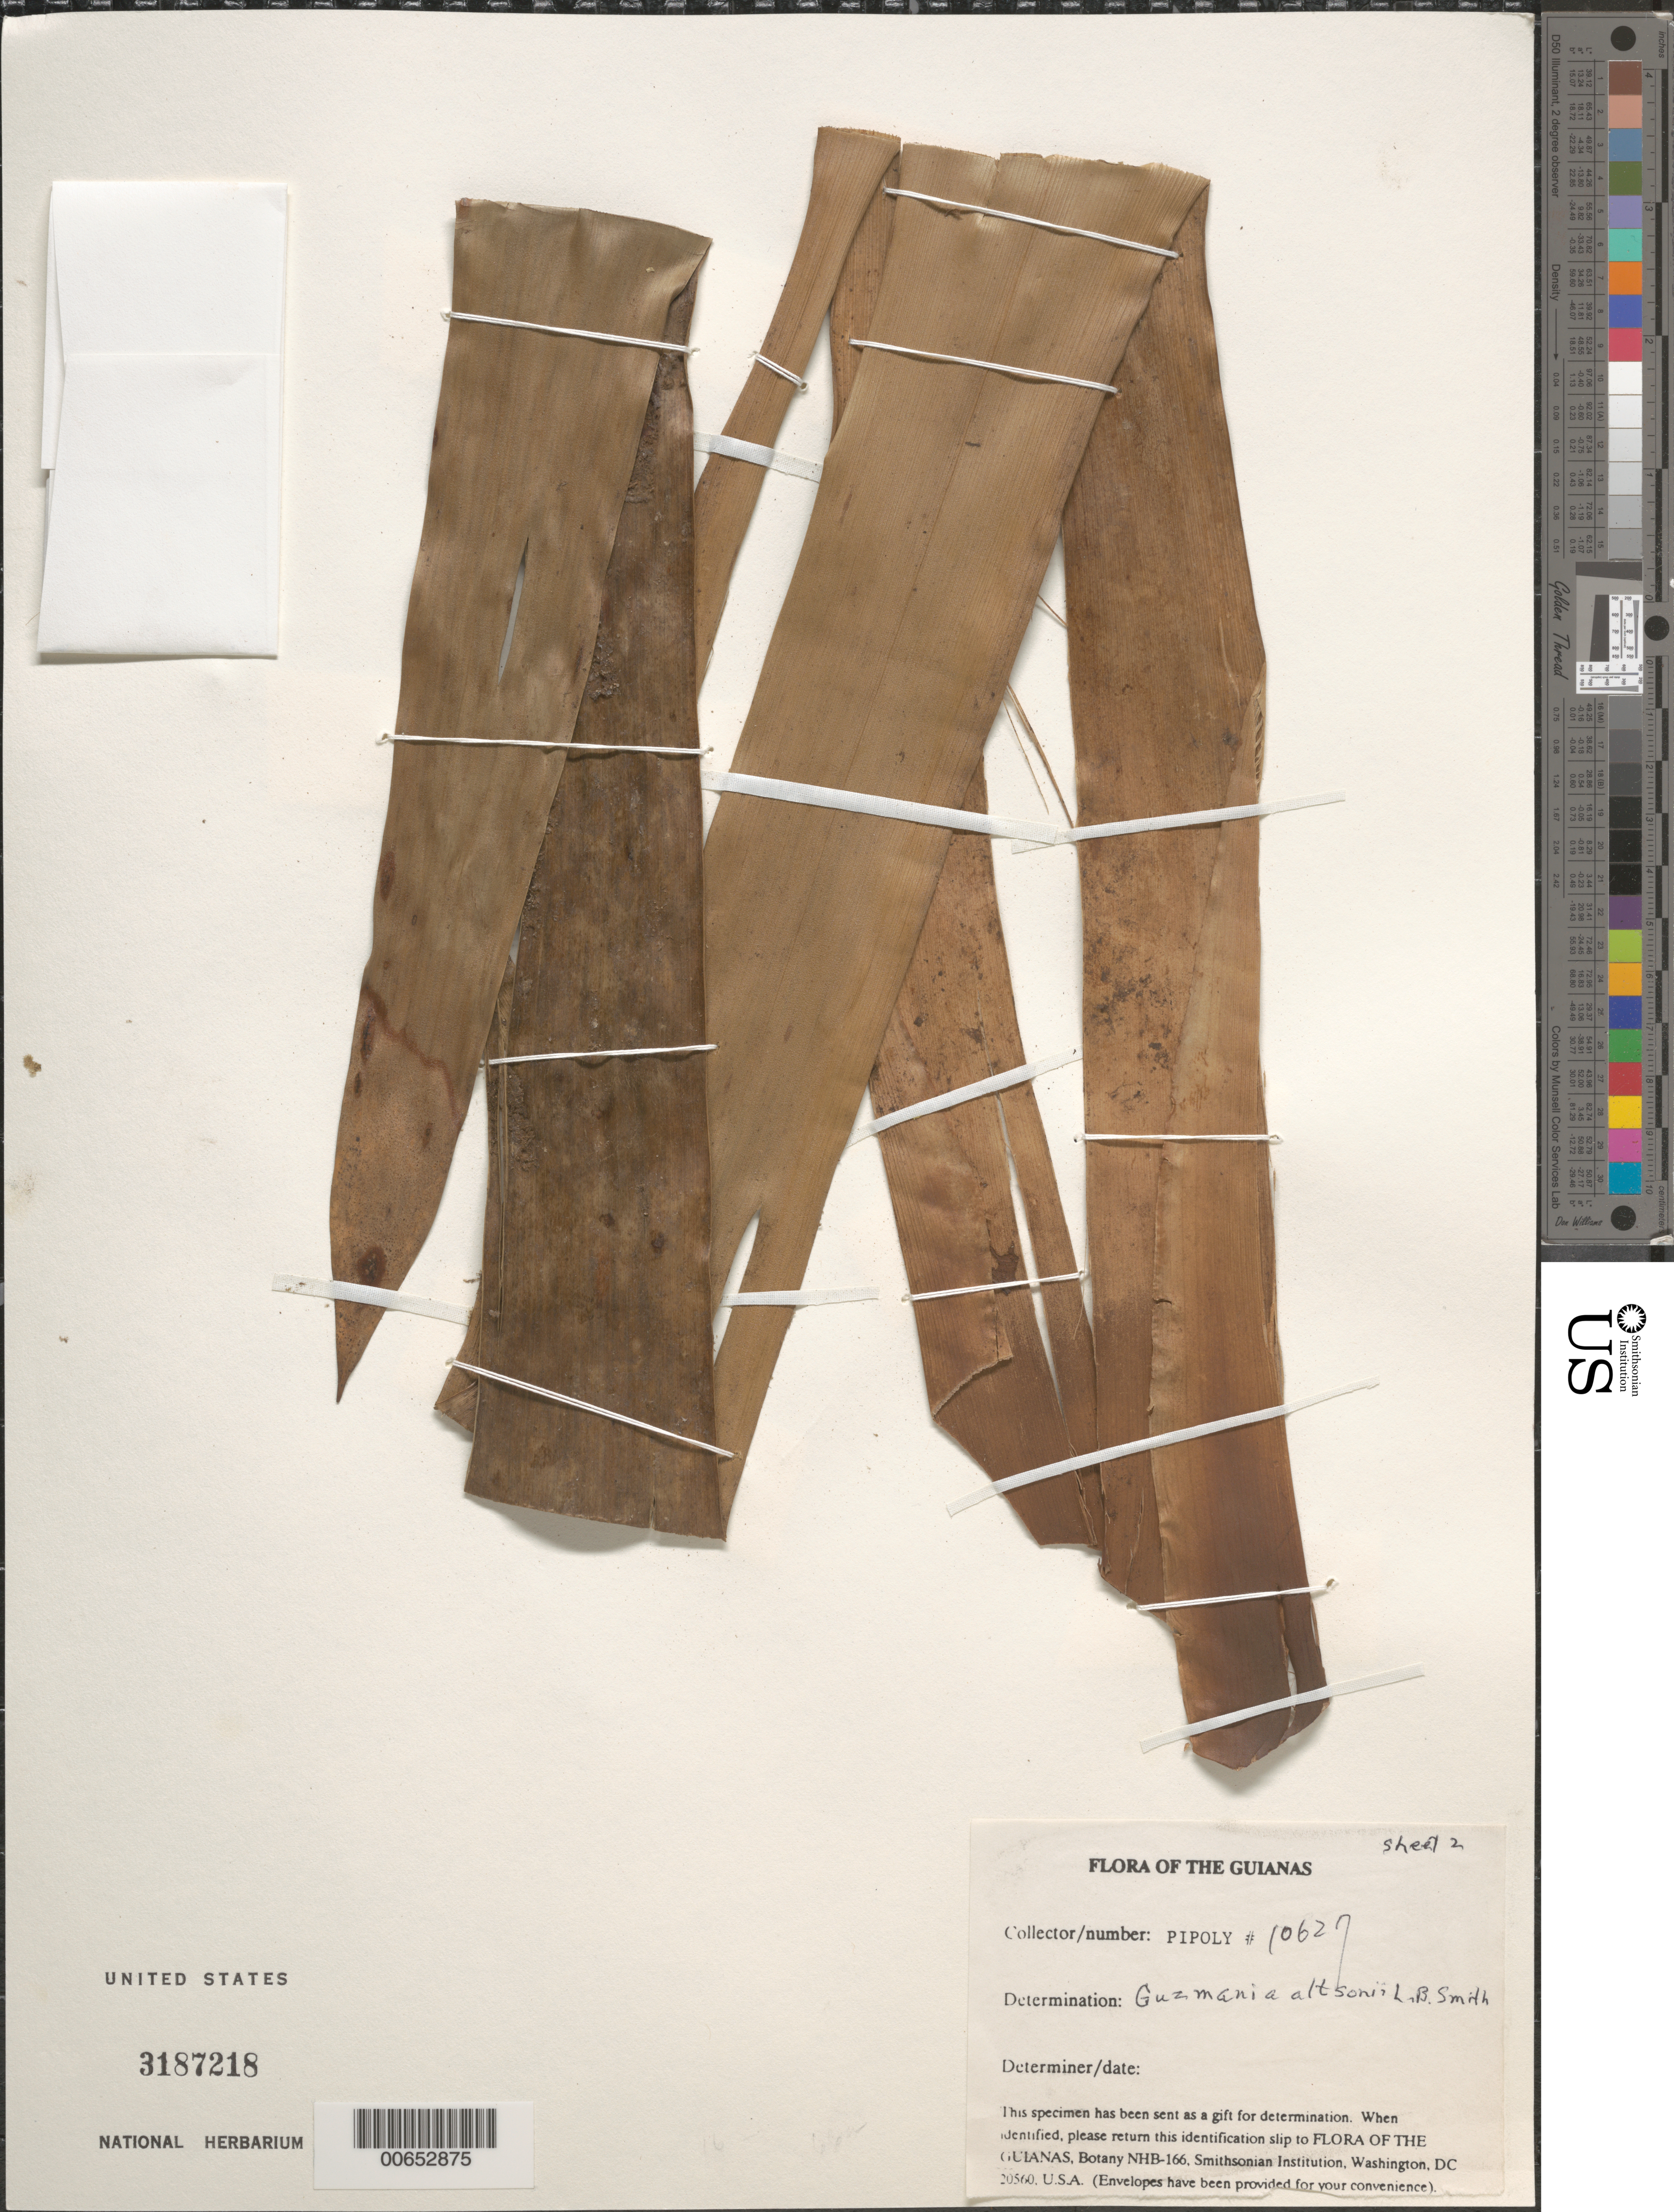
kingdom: Plantae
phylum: Tracheophyta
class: Liliopsida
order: Poales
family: Bromeliaceae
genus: Guzmania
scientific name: Guzmania altsonii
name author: L.B. Sm.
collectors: J. J. Pipoly, G. Gharbarran & G. Samuels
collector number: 10627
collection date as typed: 25 February 1987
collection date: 1987-02-25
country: Guyana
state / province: Cuyuni-Mazaruni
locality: Along Koatse River, ±2 km W of Pong River; ±5 hr. walk S of Chinoweing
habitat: Montane rainforest; on sandstone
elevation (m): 600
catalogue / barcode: US 3187218